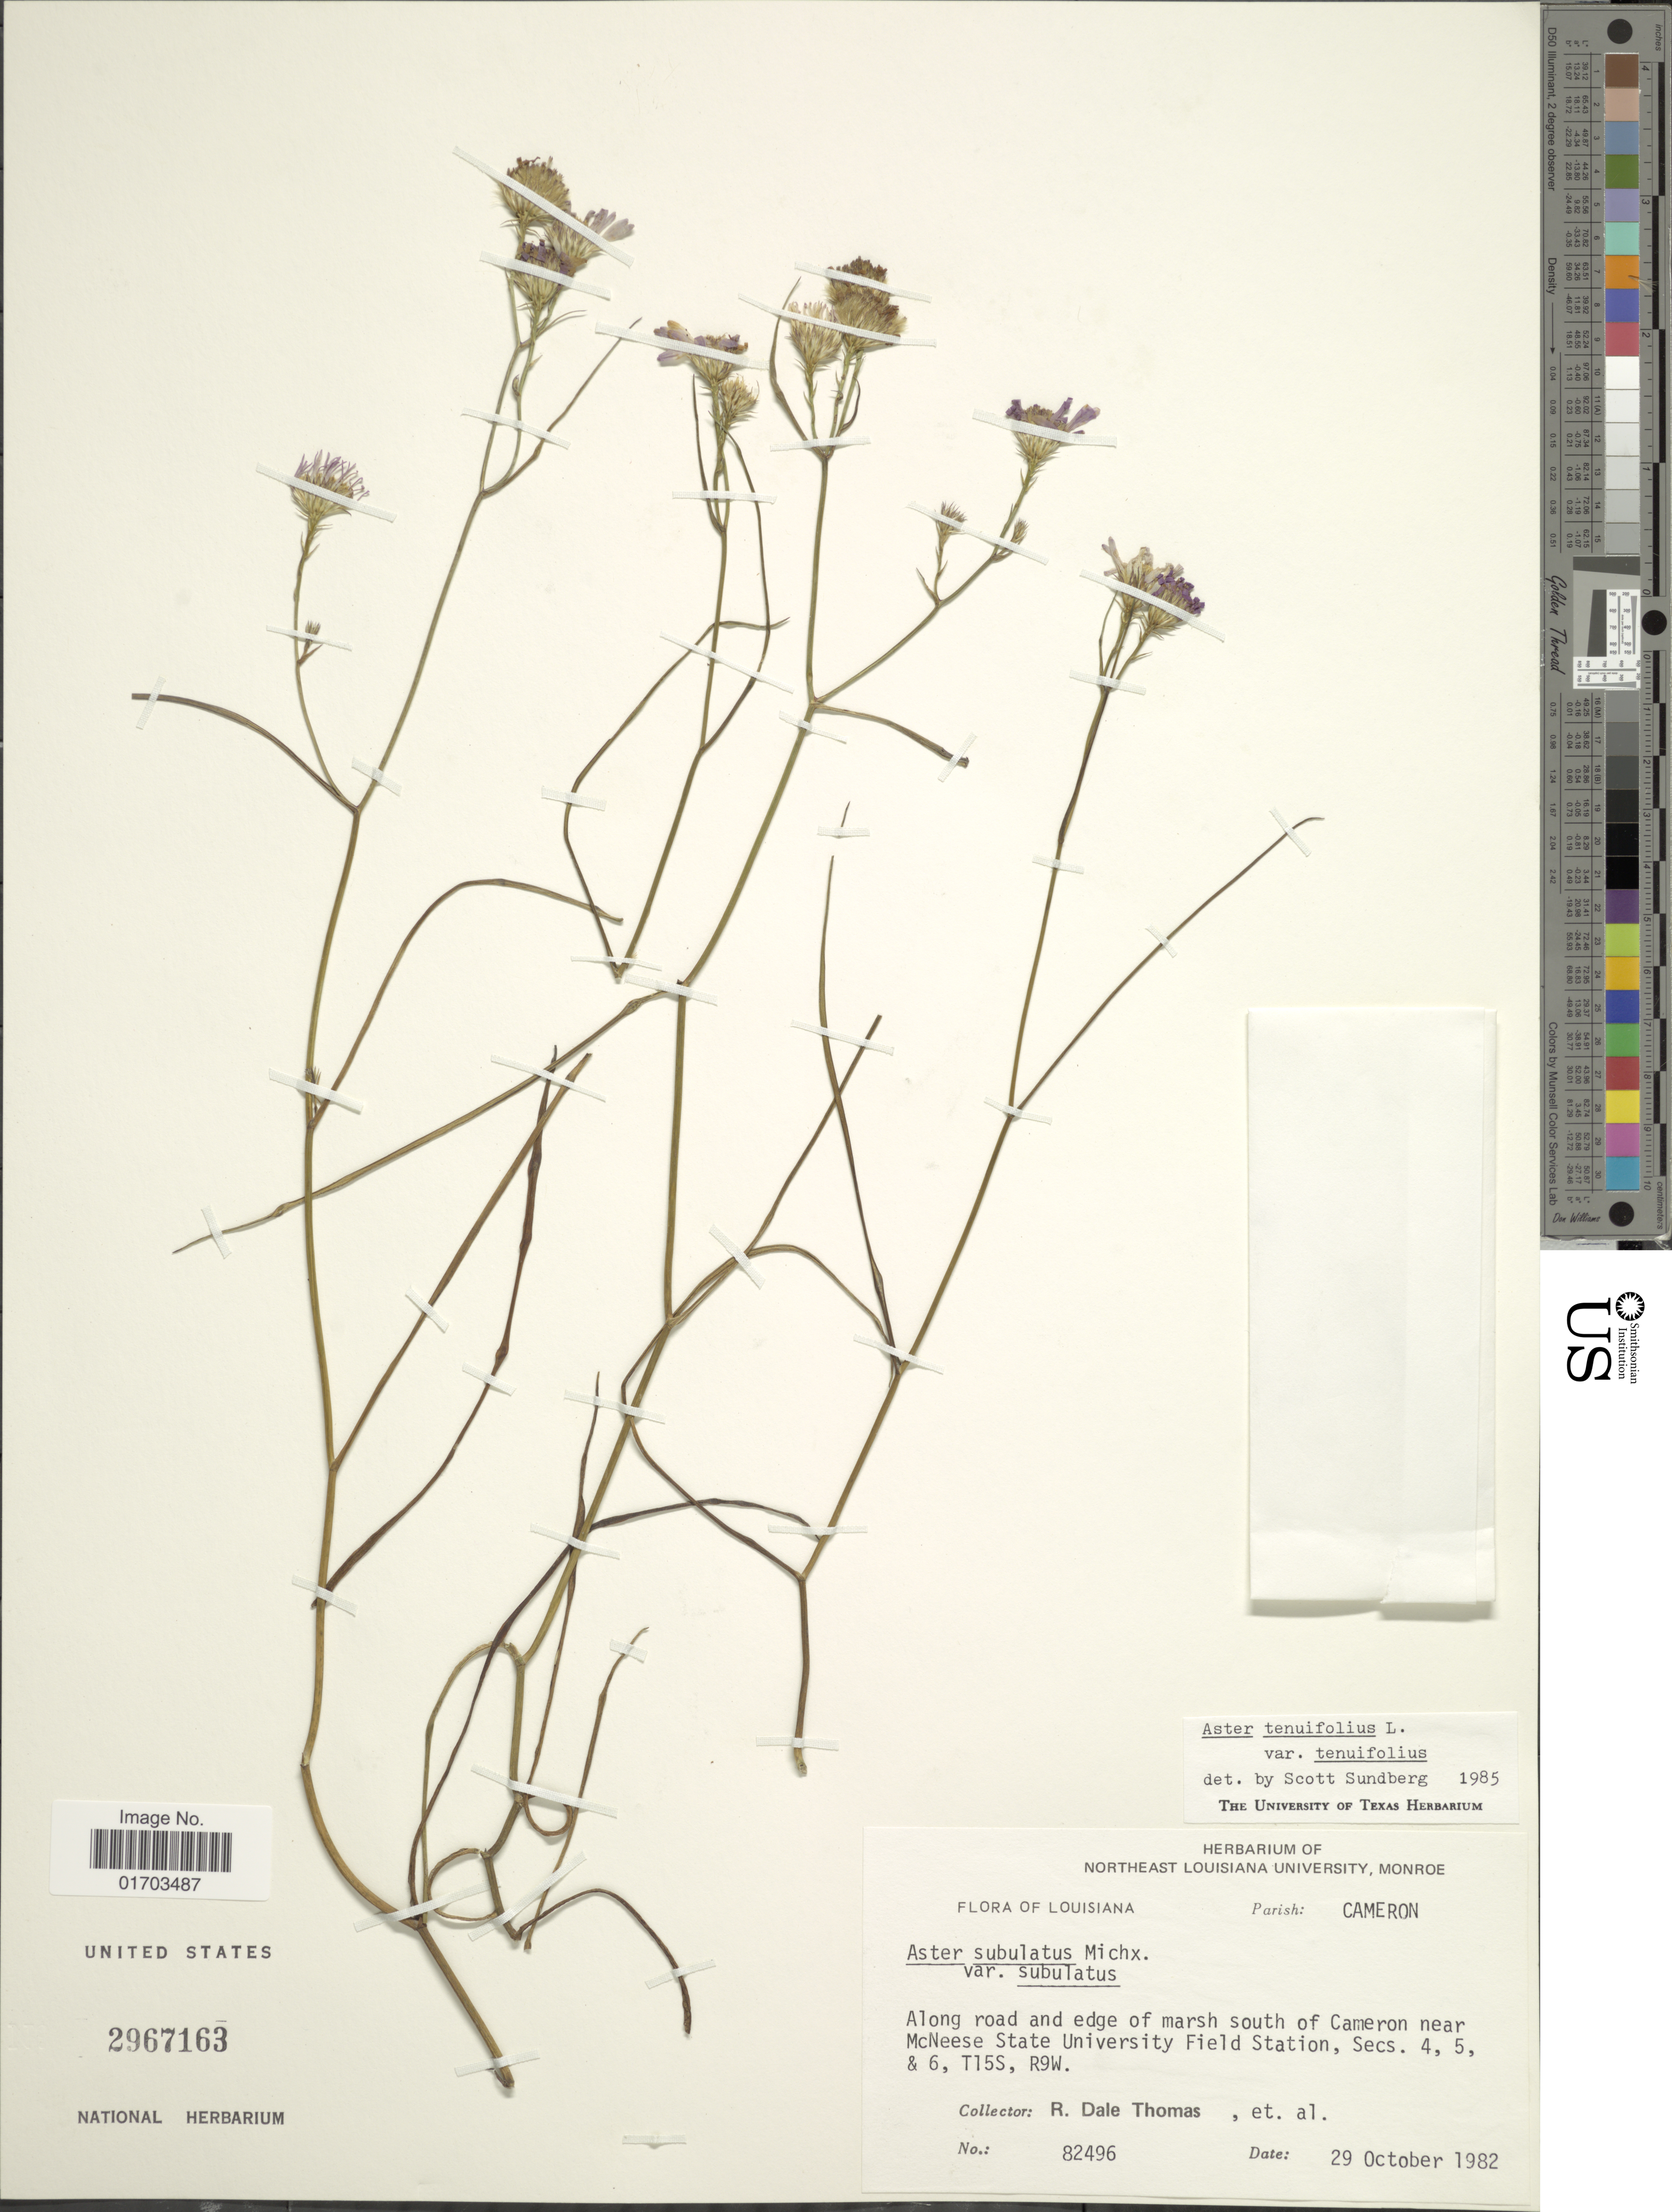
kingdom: Plantae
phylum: Tracheophyta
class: Magnoliopsida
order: Asterales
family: Asteraceae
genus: Symphyotrichum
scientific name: Symphyotrichum tenuifolium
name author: (L.) G.L. Nesom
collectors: R. Thomas & et al.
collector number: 82496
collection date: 1982-10-29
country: United States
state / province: Louisiana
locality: Parish: Cameron, along road and edge of marsh south of Cameron near McNeese State University Field Station, Secs.4, 5, & 6, T15S, R9W.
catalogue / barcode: US 2967163